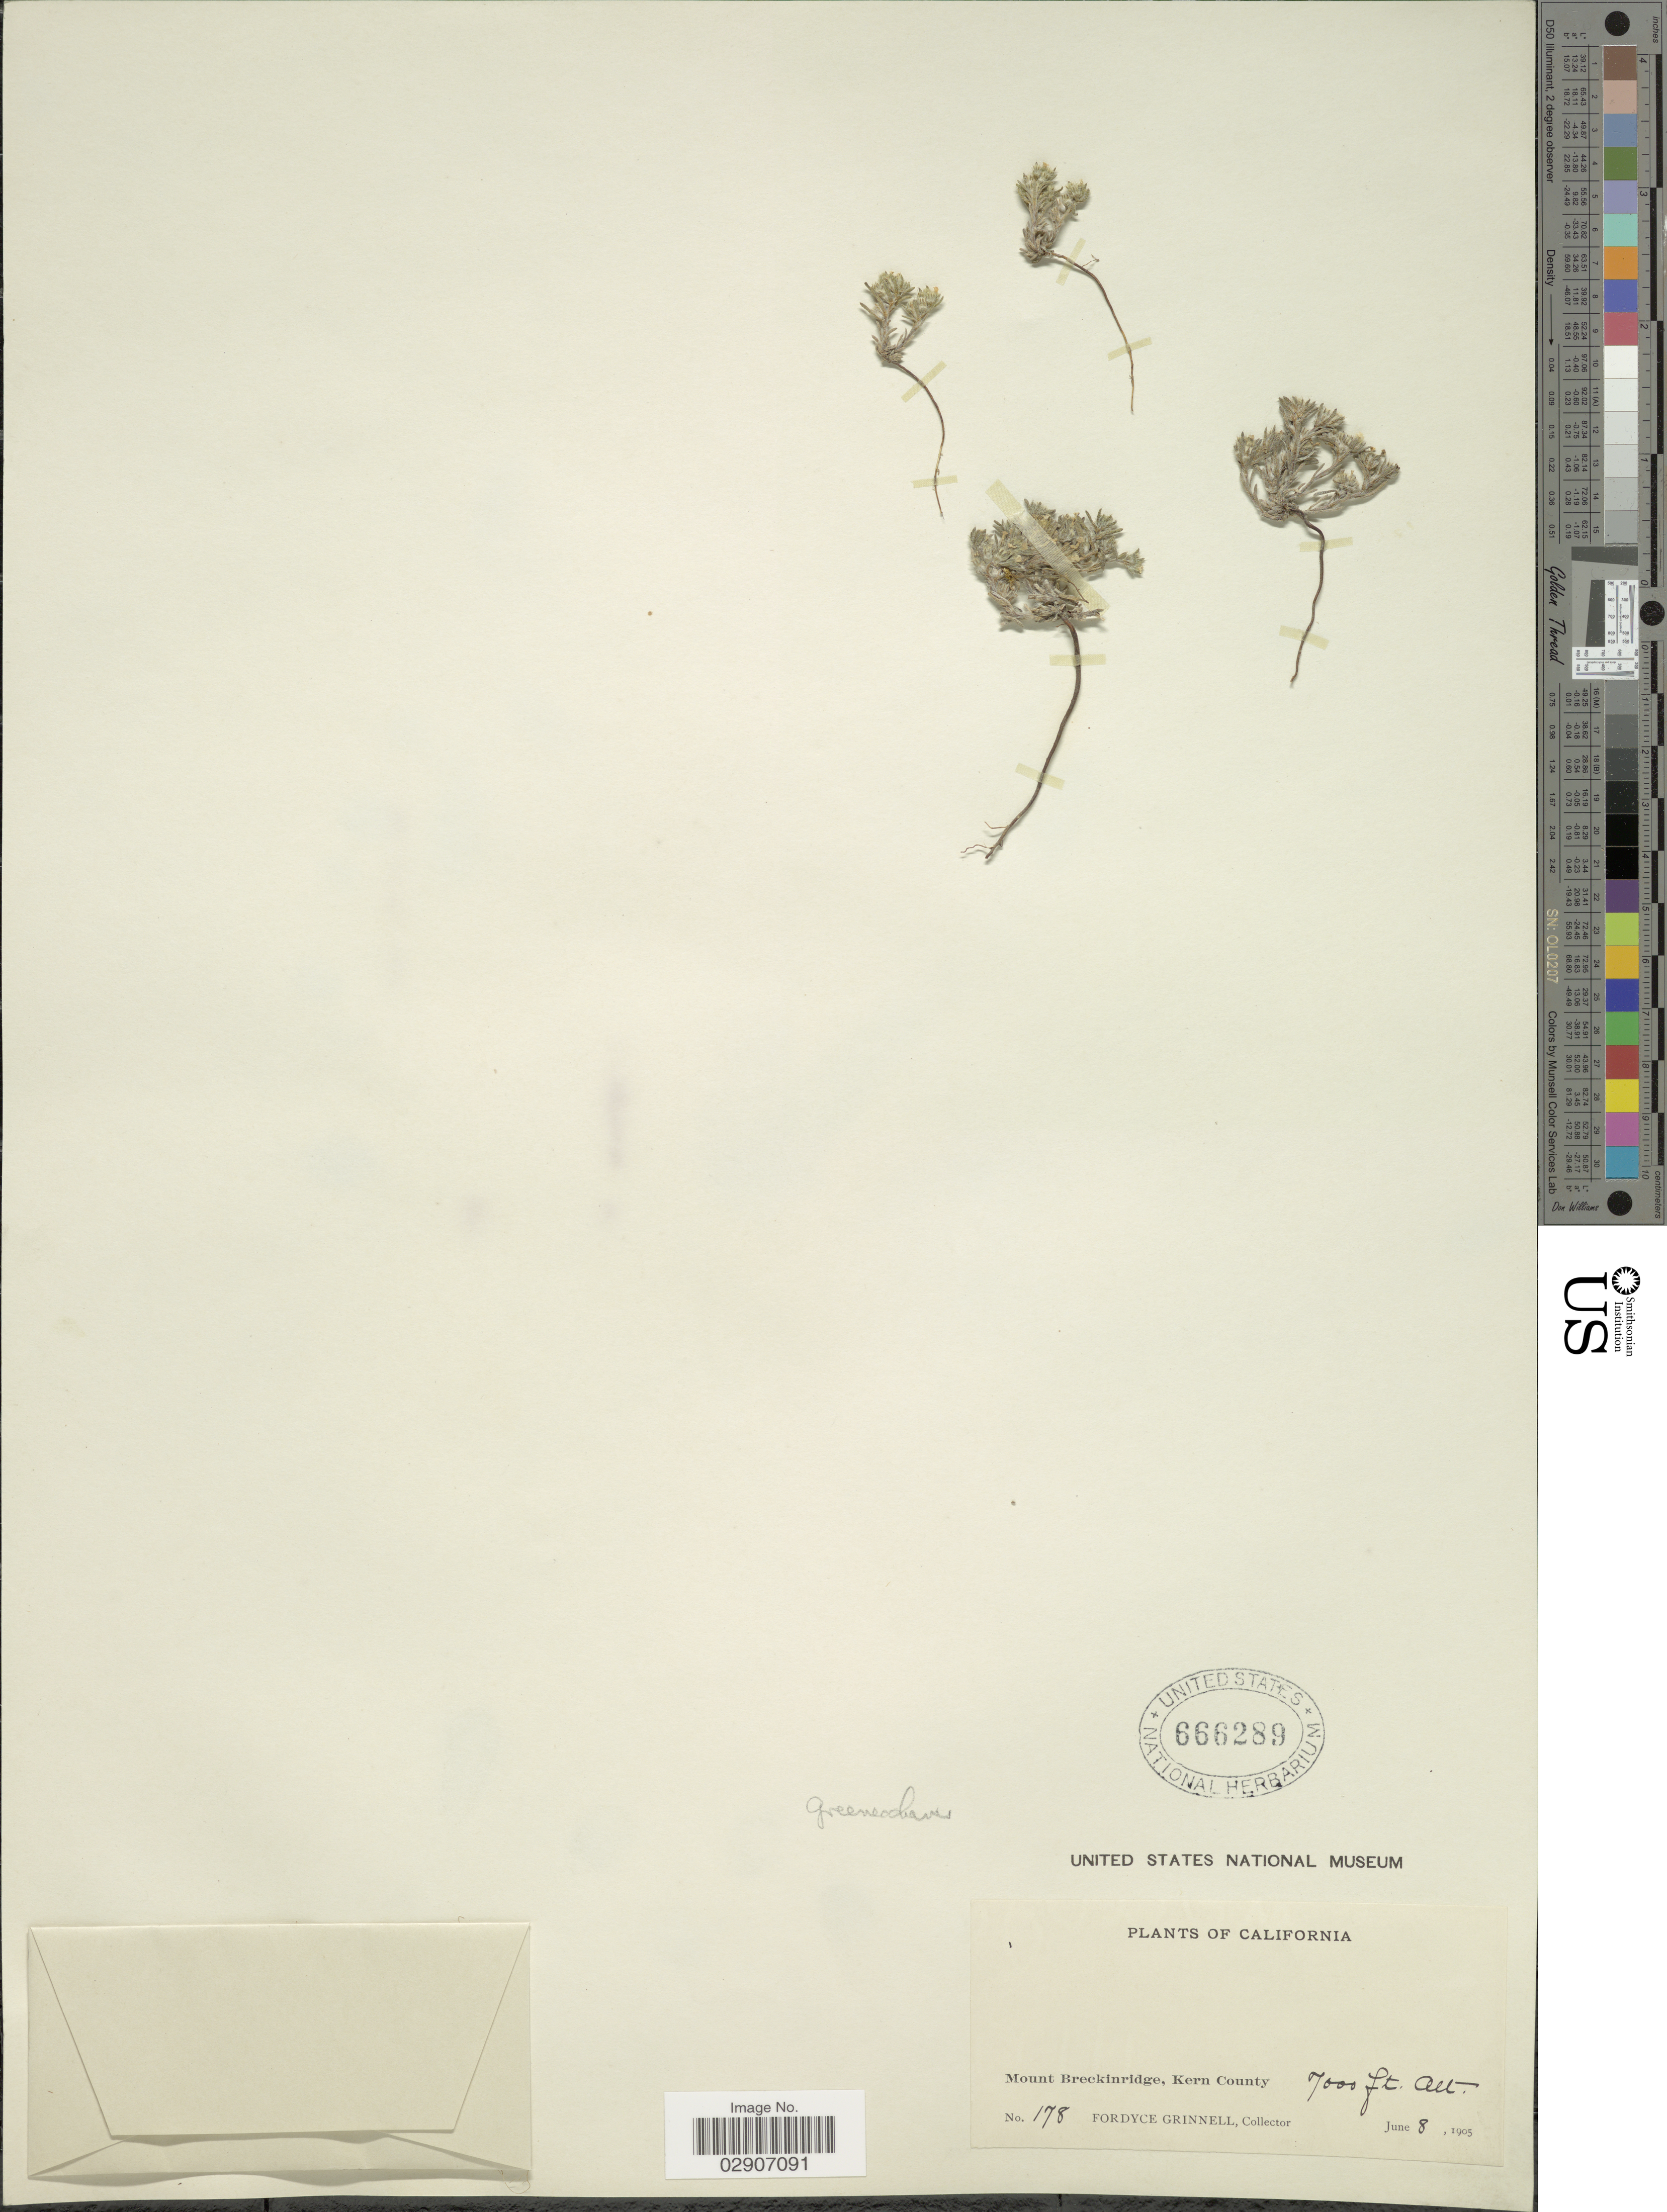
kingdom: Plantae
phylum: Tracheophyta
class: Magnoliopsida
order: Boraginales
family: Boraginaceae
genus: Cryptantha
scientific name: Cryptantha circumscissa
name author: (Hook. & Arn.) I.M. Johnst.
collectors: F. Grinnell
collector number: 178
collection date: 1905-06-08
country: United States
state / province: California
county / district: Kern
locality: Mount Breckinridge, Kern County.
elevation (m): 2134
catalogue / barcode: US 666289